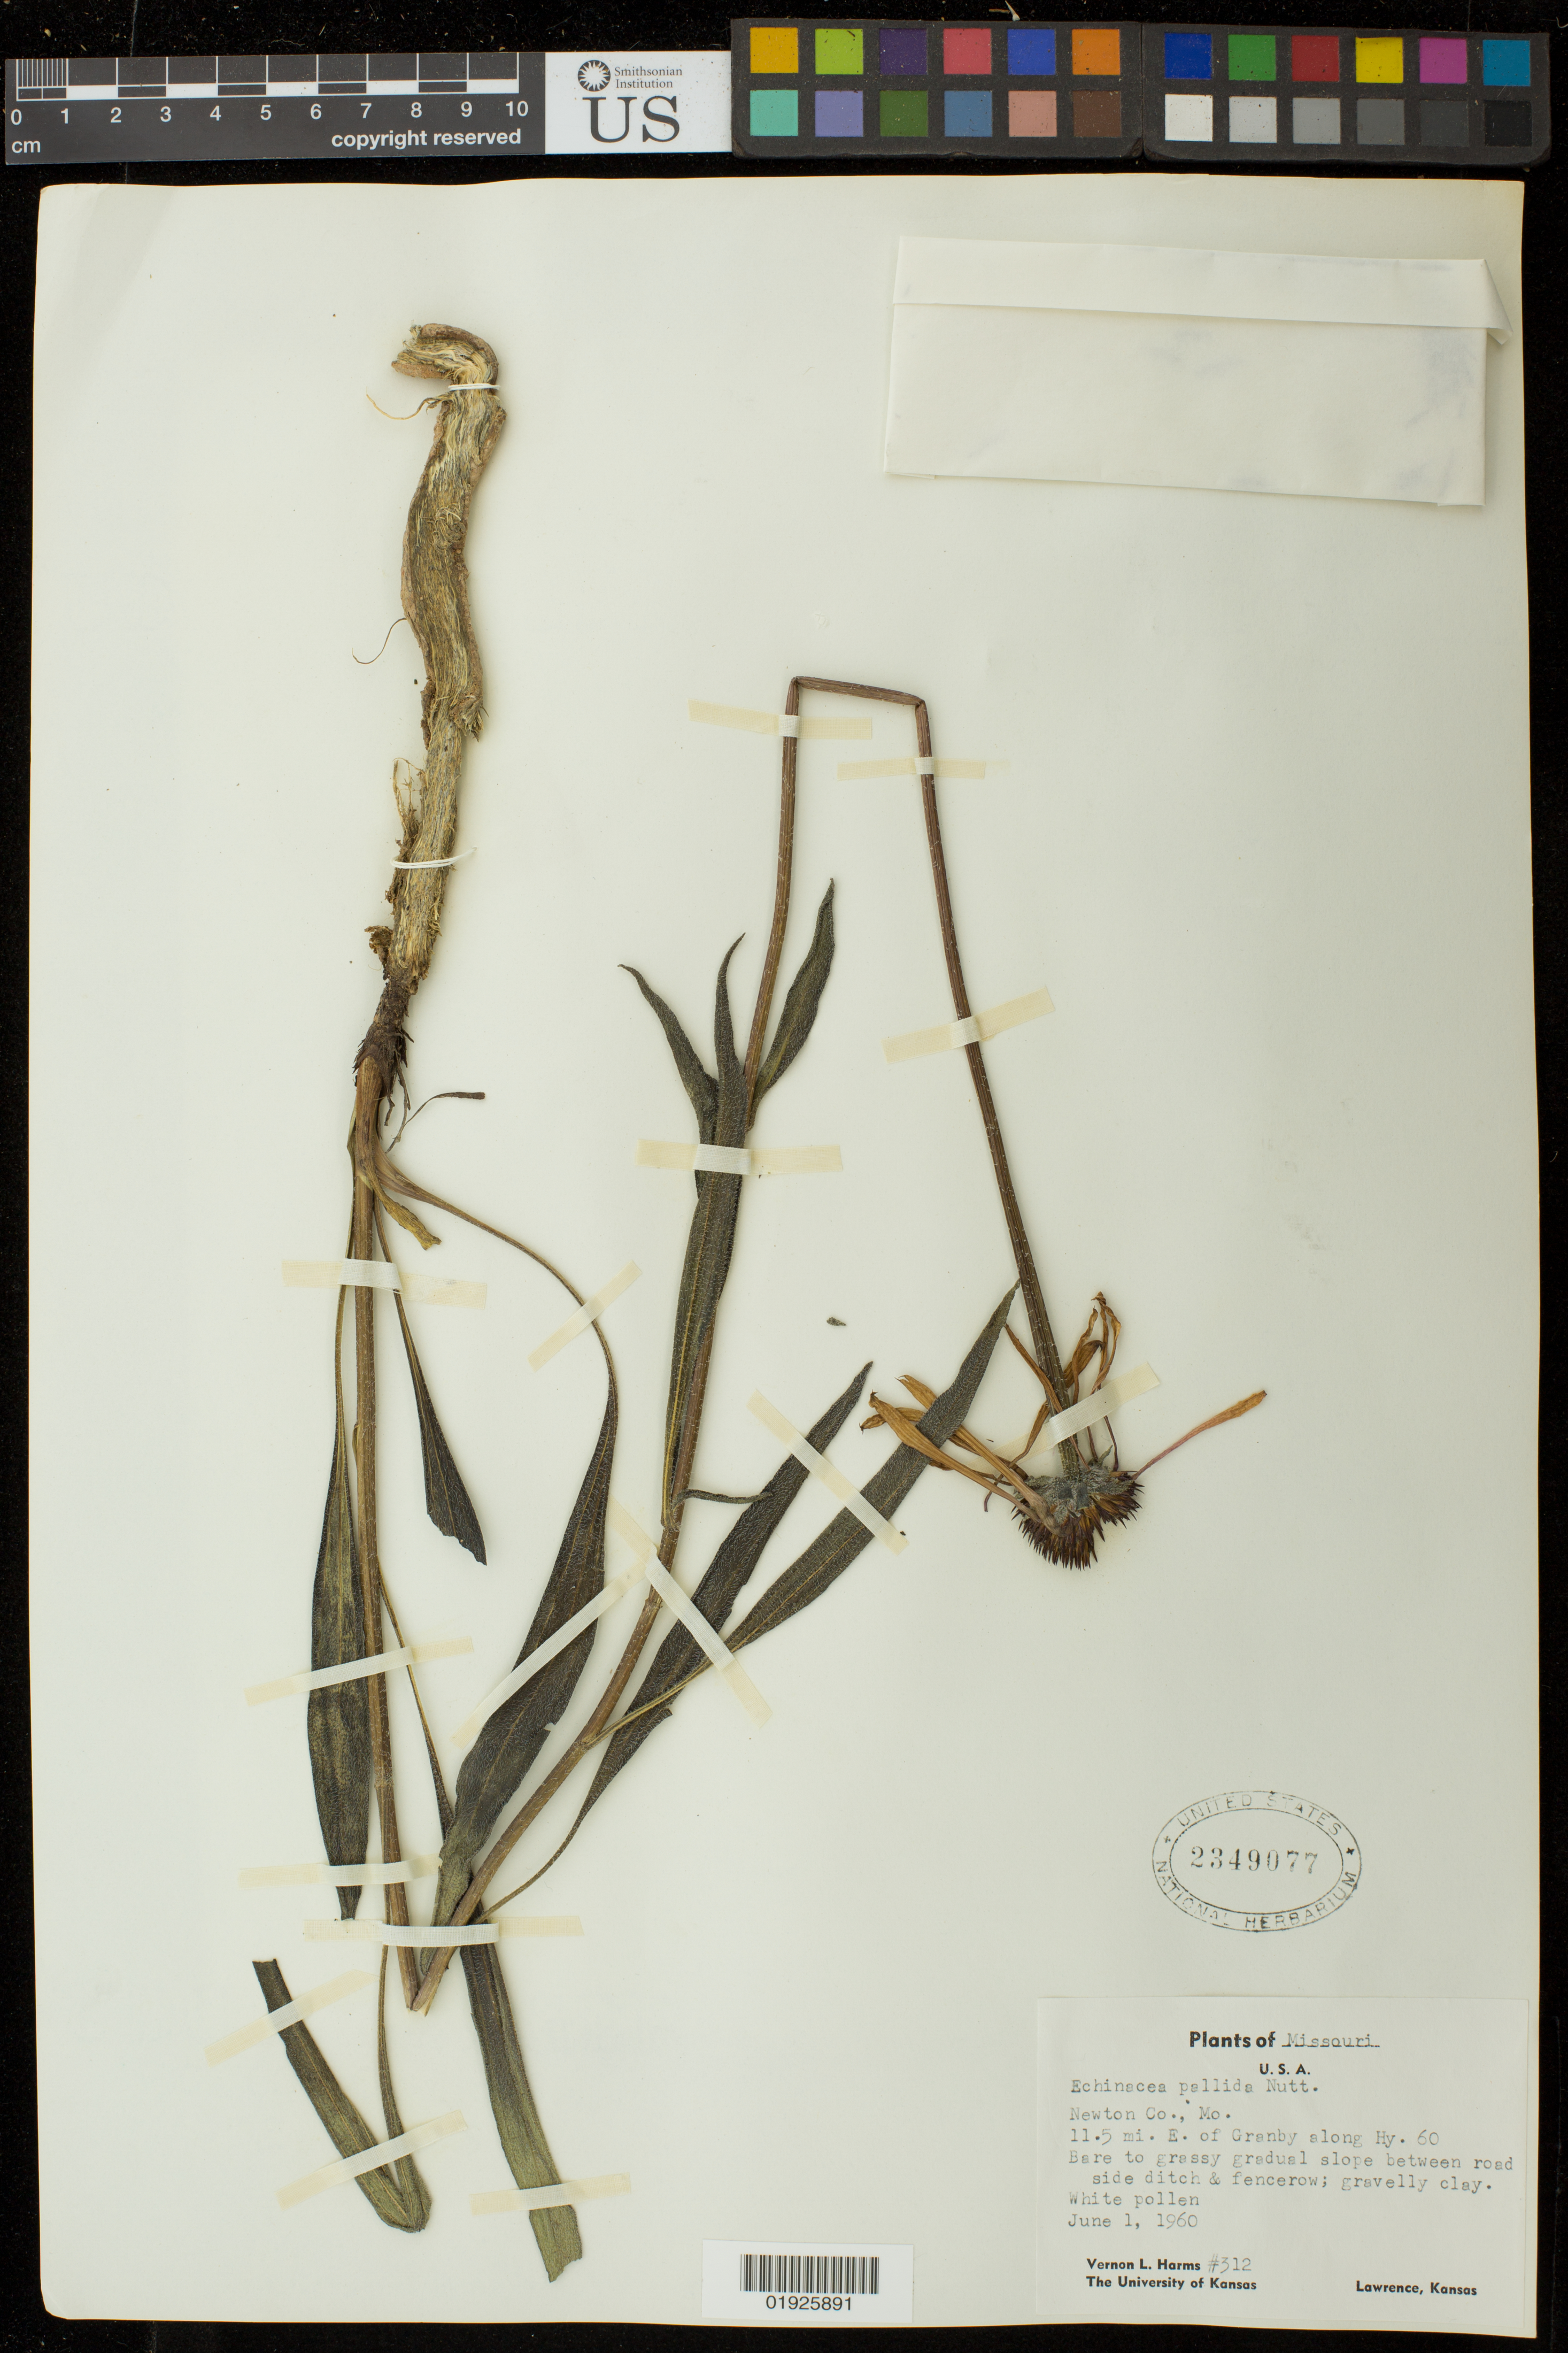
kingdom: Plantae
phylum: Tracheophyta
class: Magnoliopsida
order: Asterales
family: Asteraceae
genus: Echinacea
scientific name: Echinacea pallida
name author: (Nutt.) Nutt.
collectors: V. Harms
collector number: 312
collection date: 1960-06-01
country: United States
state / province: Missouri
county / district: Newton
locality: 11.5 mi E. of Granby along Hy. 60.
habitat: Bare to grassy gradual slope between roadside ditch and fencerow; gravelly clay.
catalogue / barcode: US 2349077